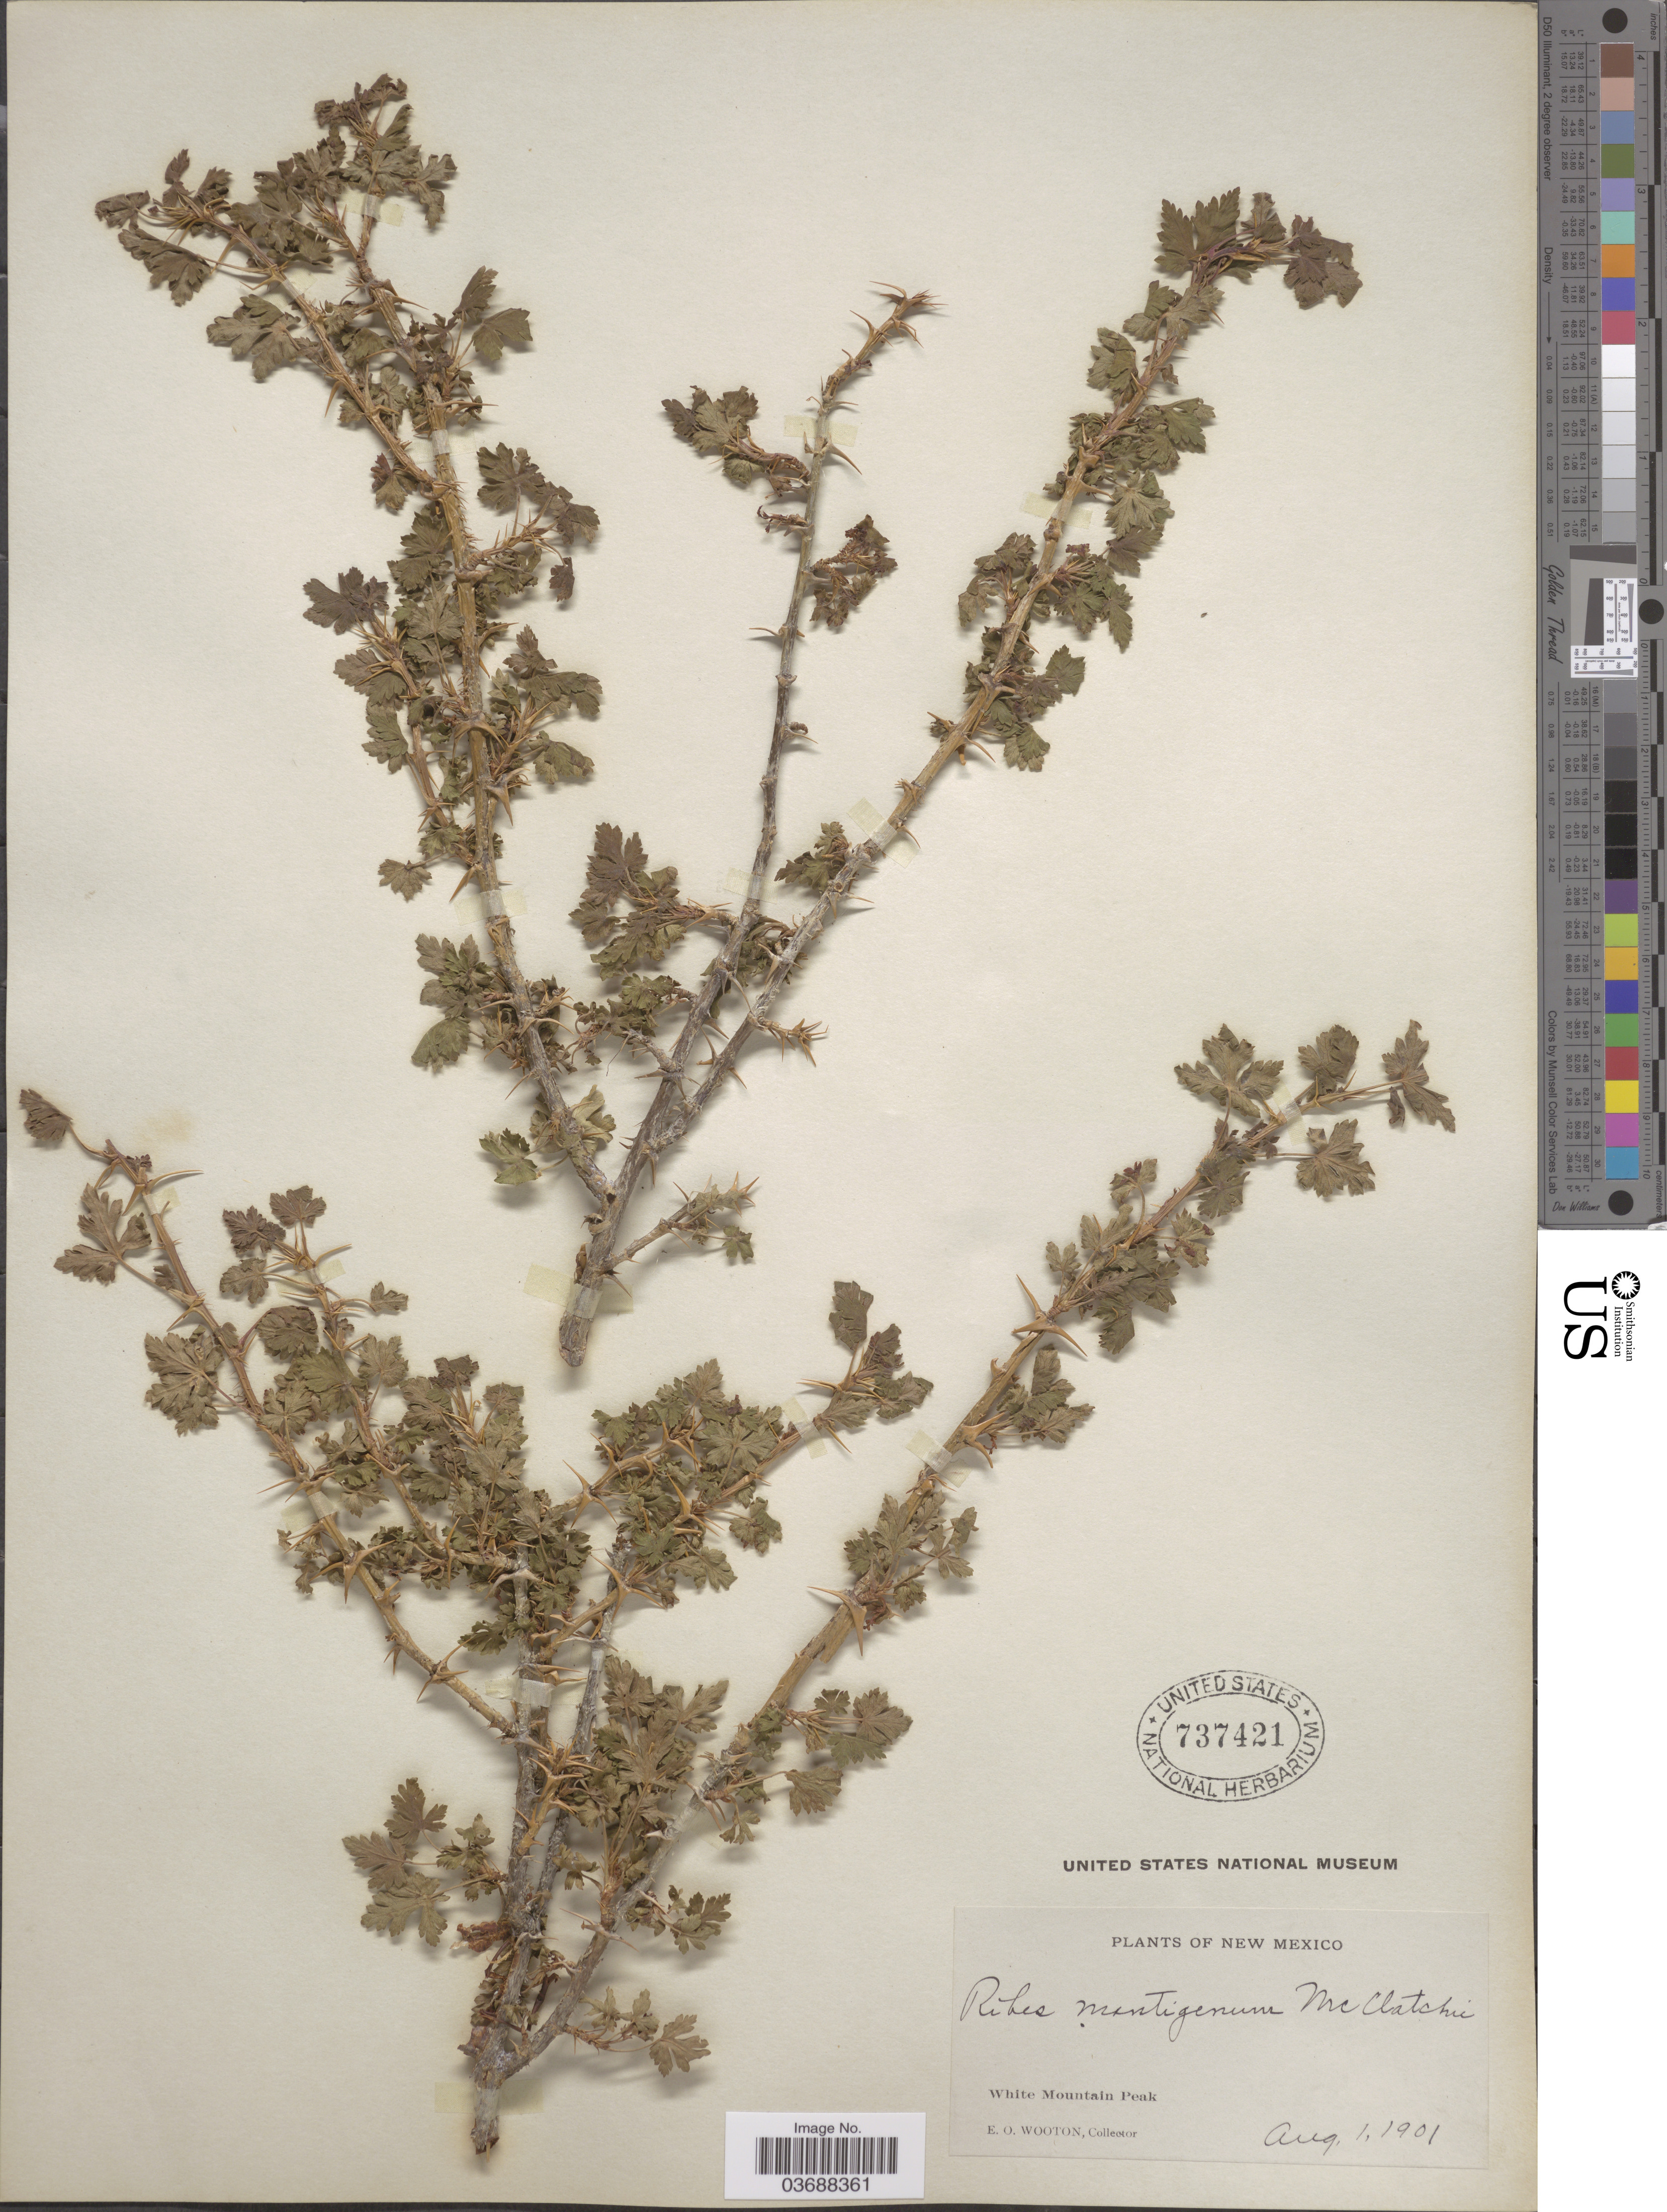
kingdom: Plantae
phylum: Tracheophyta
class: Magnoliopsida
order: Saxifragales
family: Grossulariaceae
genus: Ribes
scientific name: Ribes montigenum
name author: McClatchie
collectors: E. O. Wooton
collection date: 1901-08-01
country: United States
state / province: New Mexico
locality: White Mountain Peak.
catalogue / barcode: US 737421